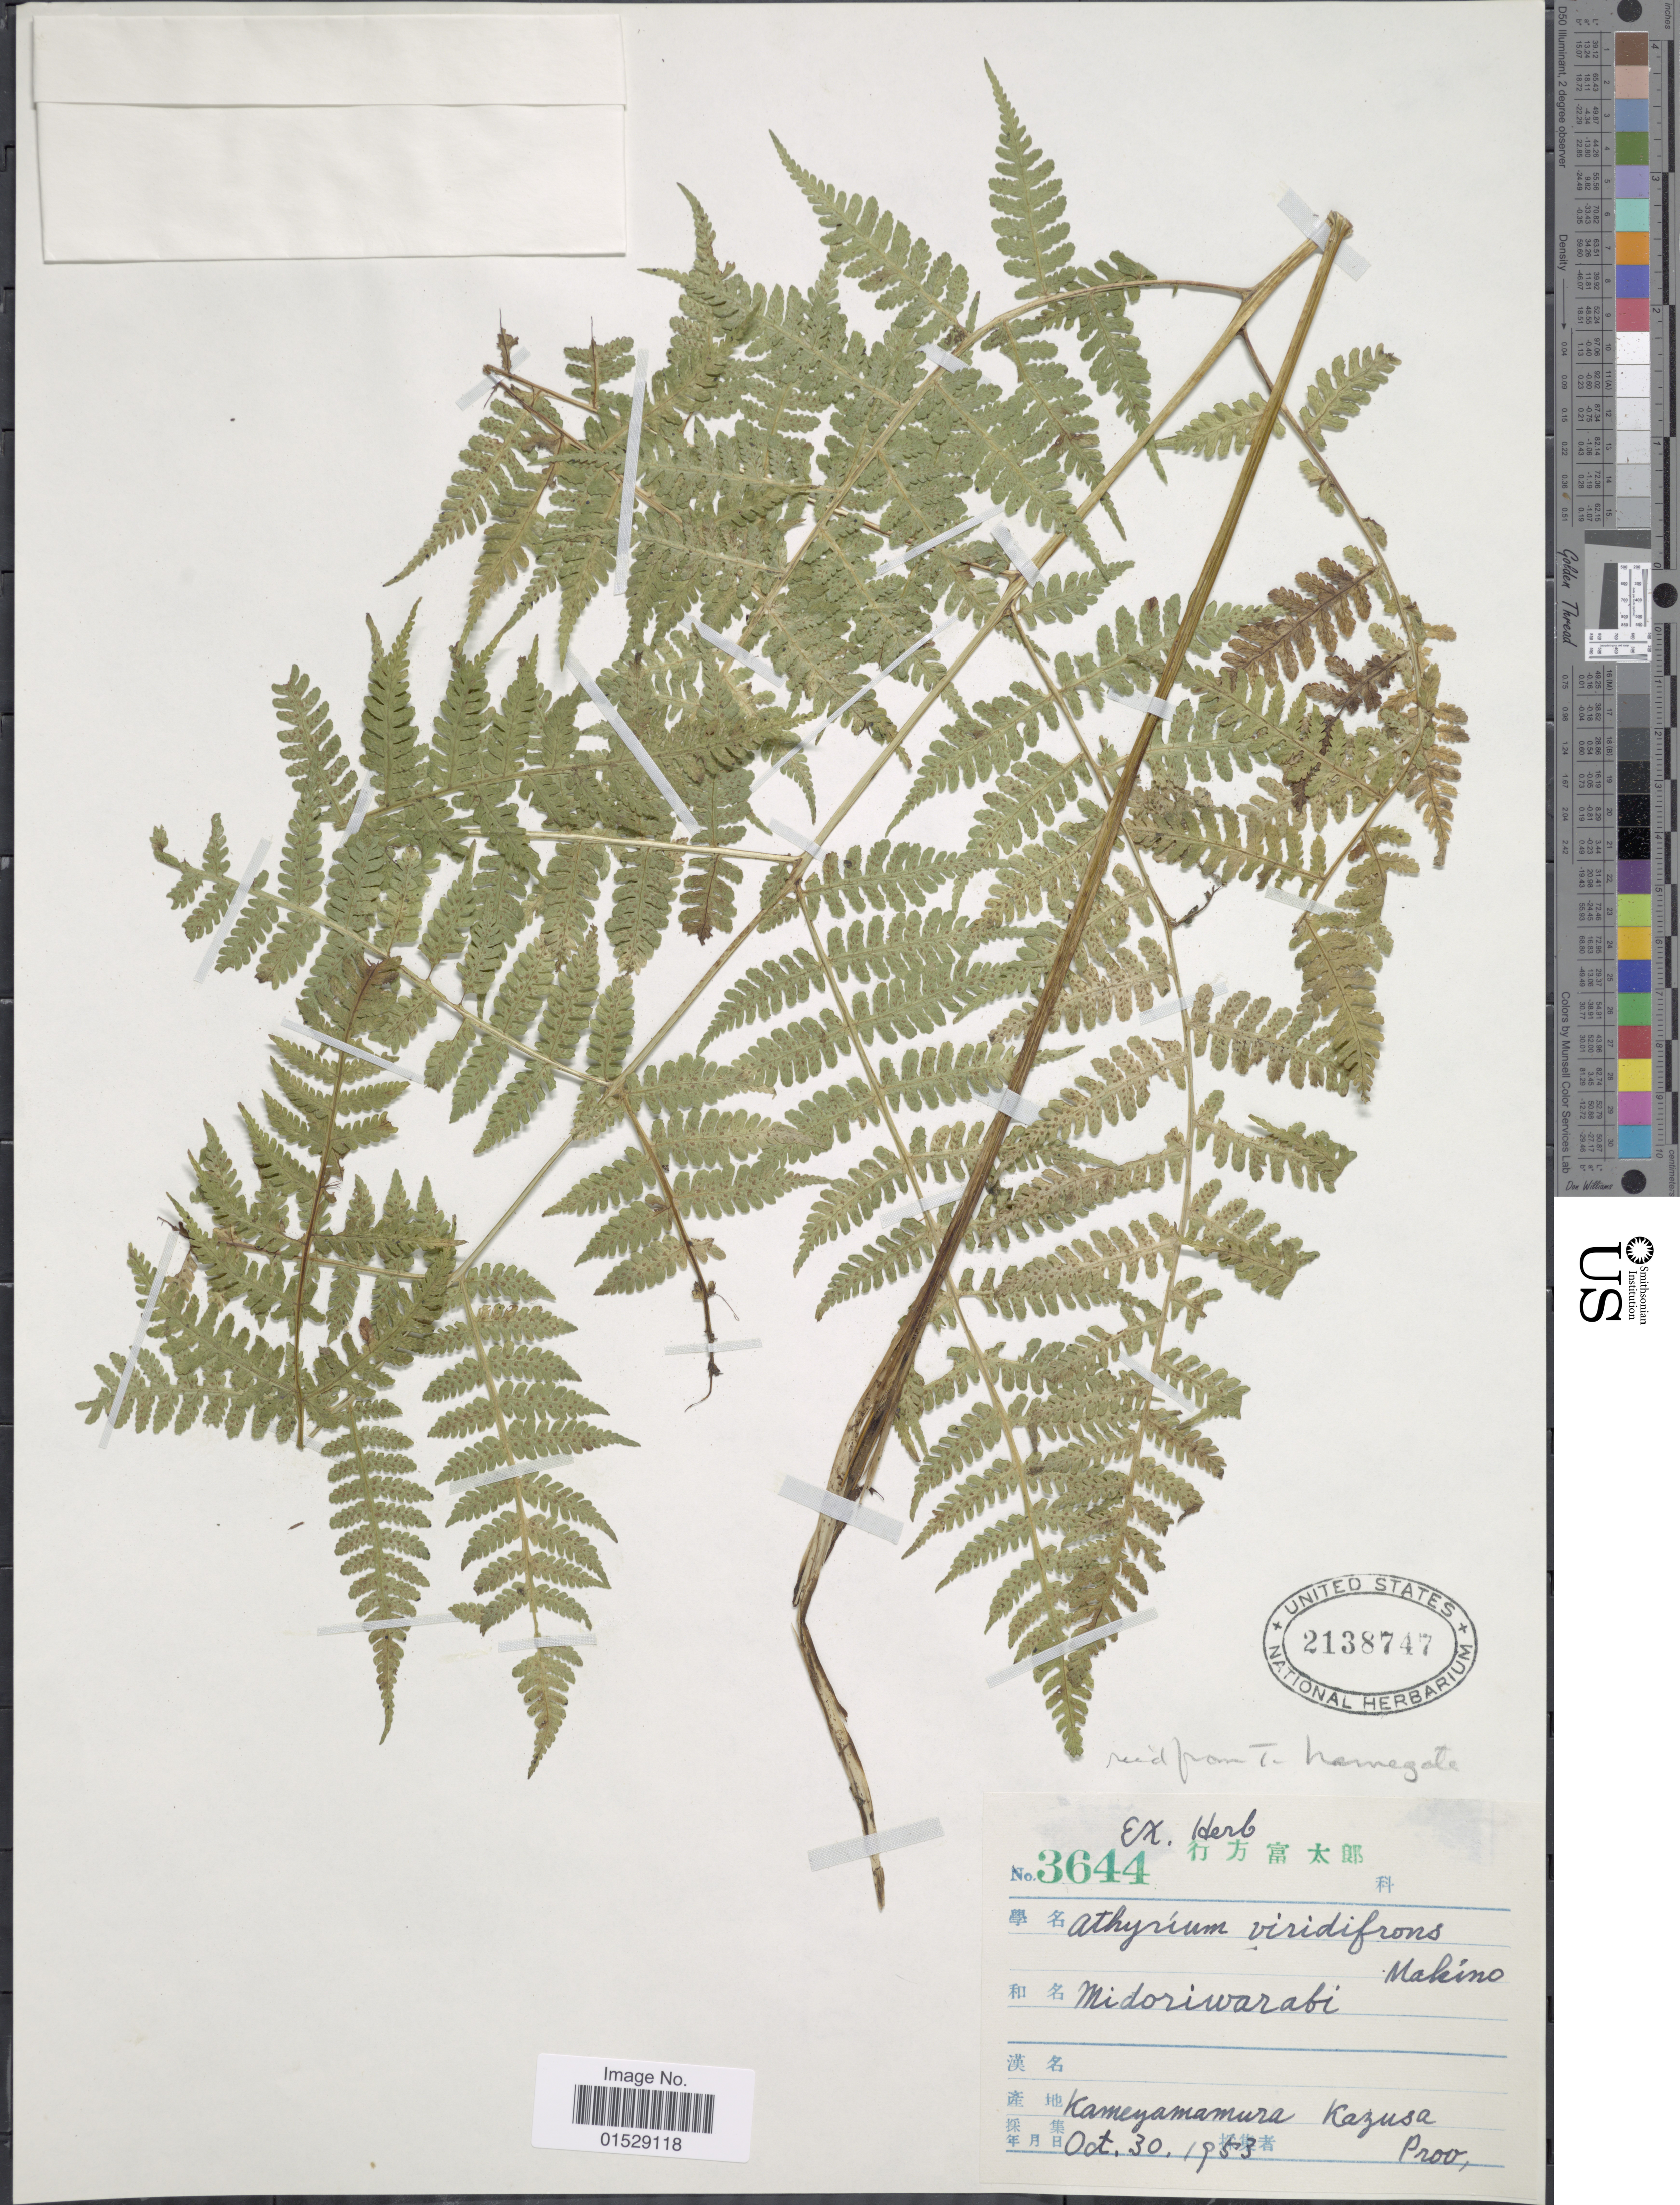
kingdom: Plantae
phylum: Tracheophyta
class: Polypodiopsida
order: Polypodiales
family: Athyriaceae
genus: Deparia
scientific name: Deparia viridifrons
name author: (Makino) M. Kato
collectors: ex herb. Tomitaro Namegata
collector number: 3644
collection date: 1953-10-30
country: Japan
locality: Kameyamamura, Kazusa Prov.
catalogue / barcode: US 2138747